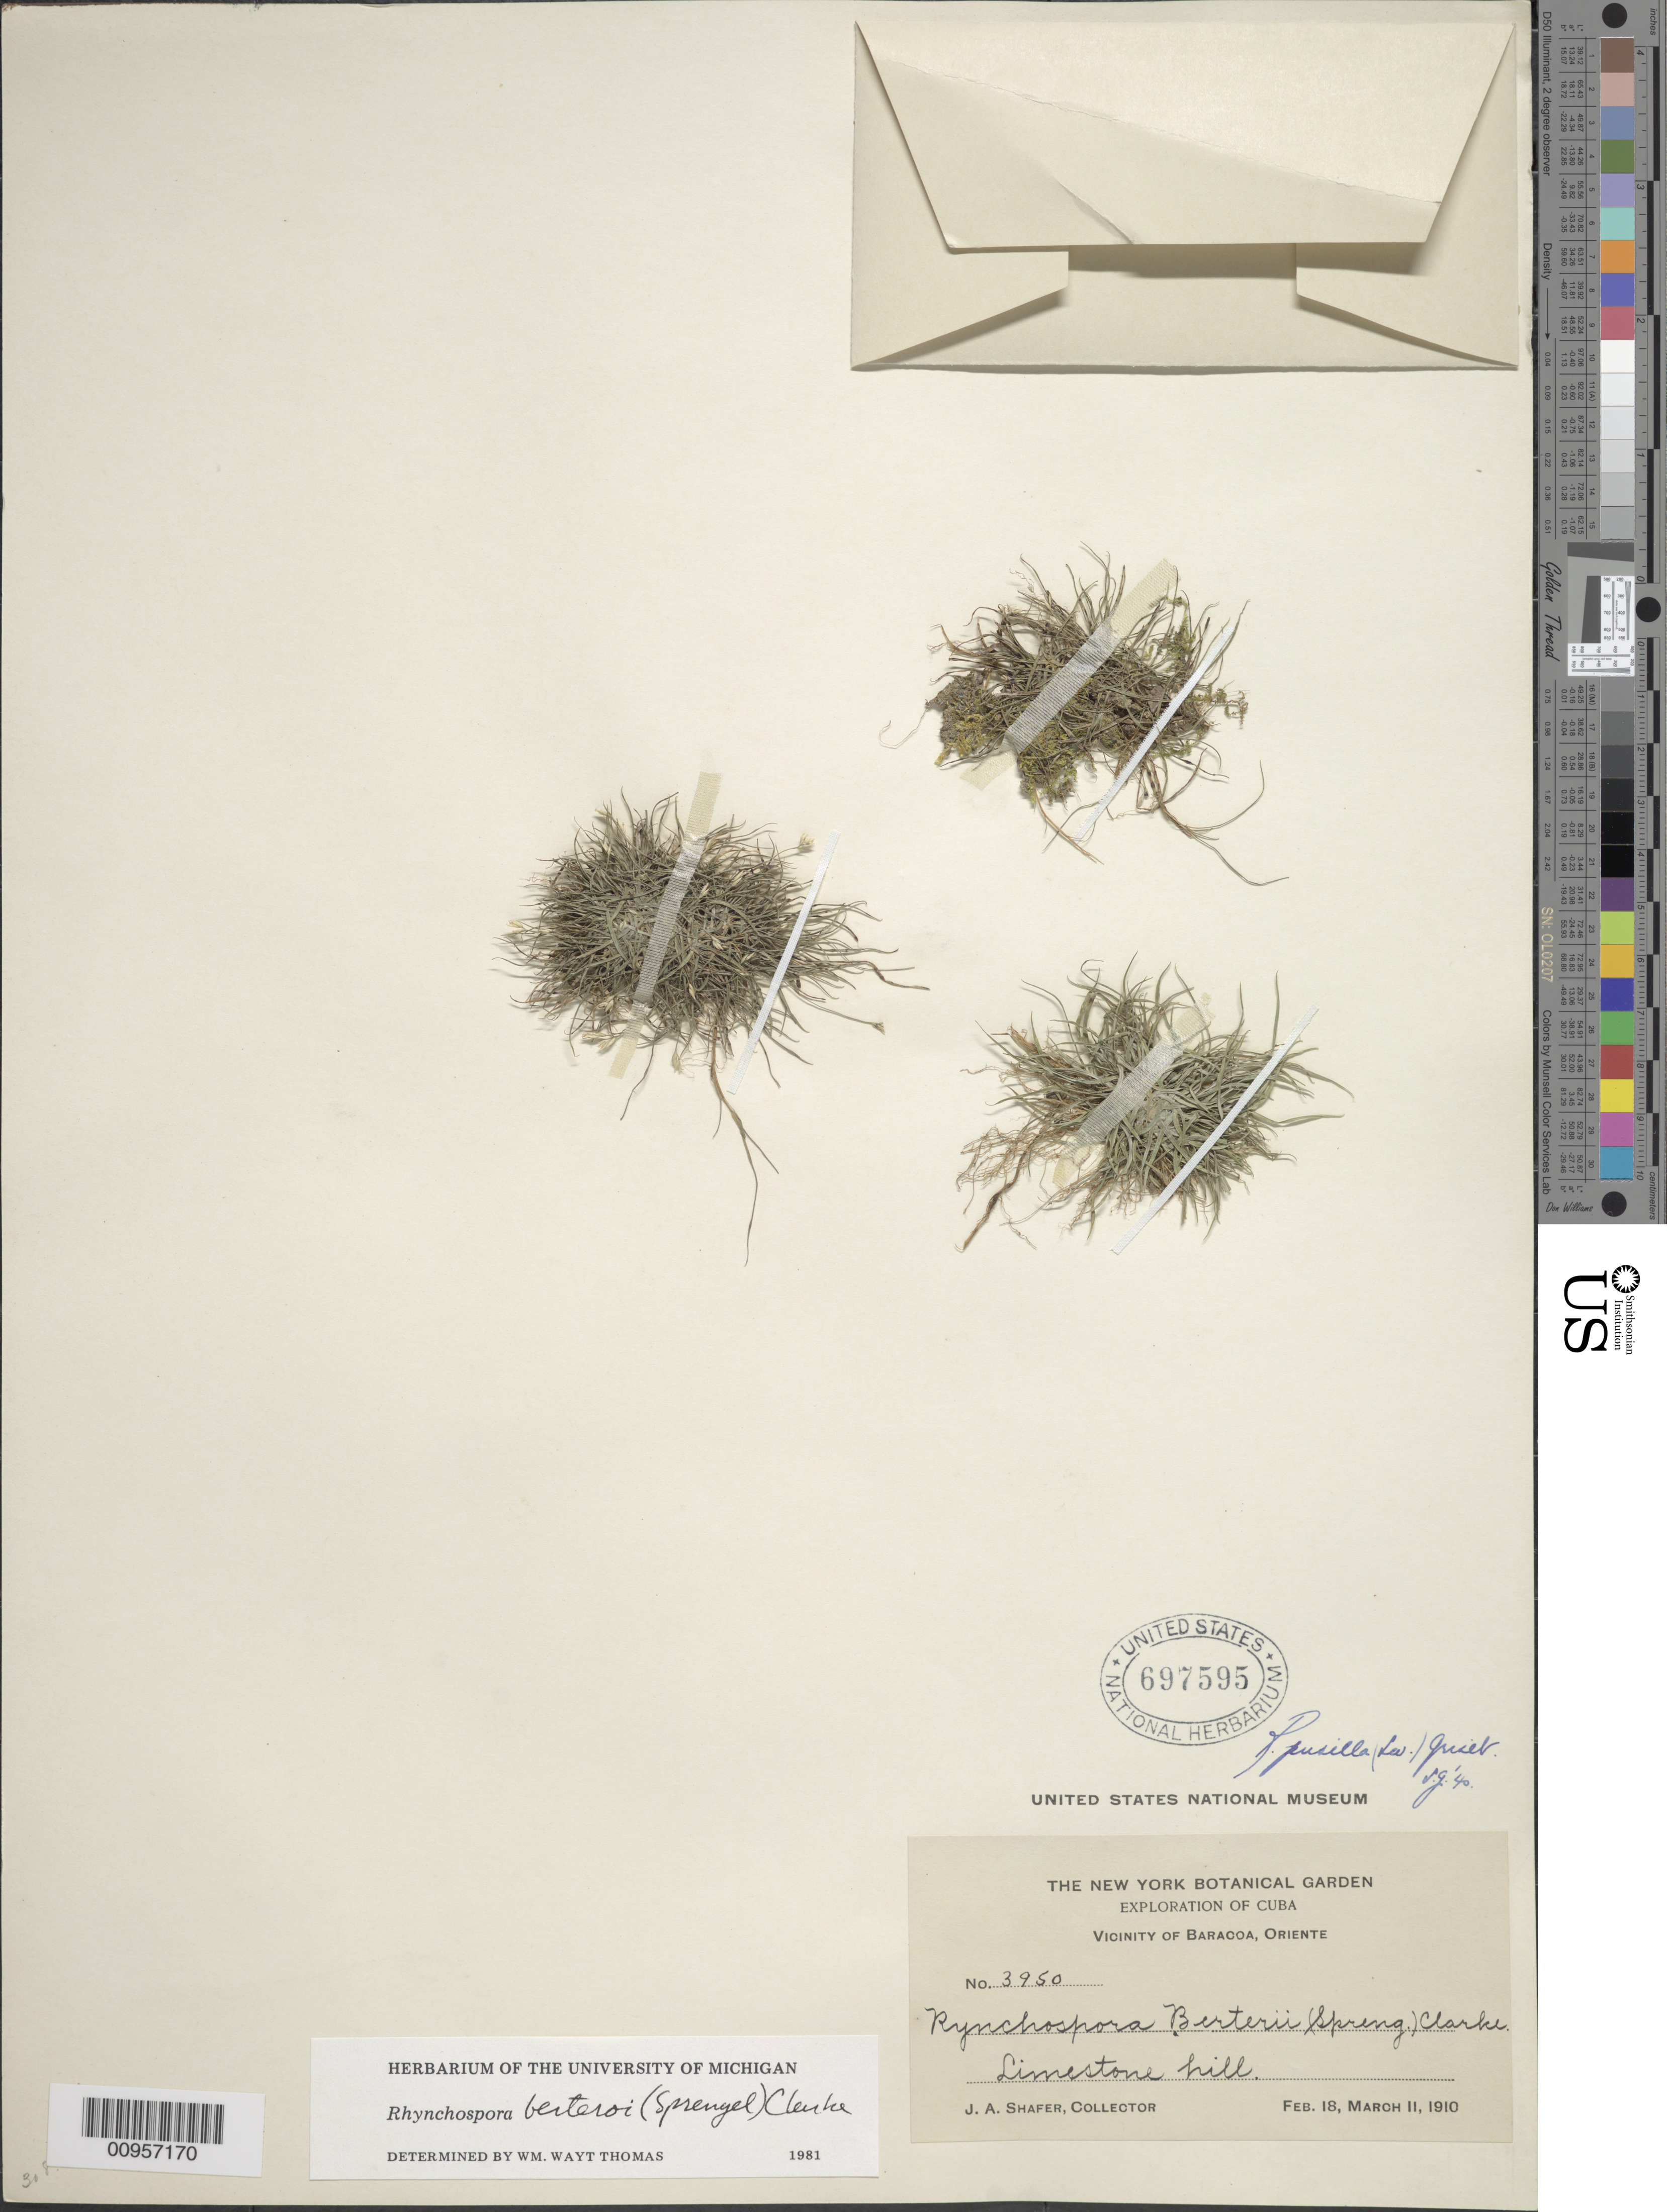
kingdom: Plantae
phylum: Tracheophyta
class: Liliopsida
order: Poales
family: Cyperaceae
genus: Rhynchospora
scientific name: Rhynchospora berteroi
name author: (Spreng.) C.B. Clarke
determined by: Thomas, W. W.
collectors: J. A. Shafer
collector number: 3950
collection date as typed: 18 Feb 1910 to 11 Mar 1910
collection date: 1910-02-18/1910-03-11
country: Cuba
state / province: Guantanamo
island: Cuba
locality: Vicinity of Baracoa, limestone hills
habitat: Limestone hill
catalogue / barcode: US 697595